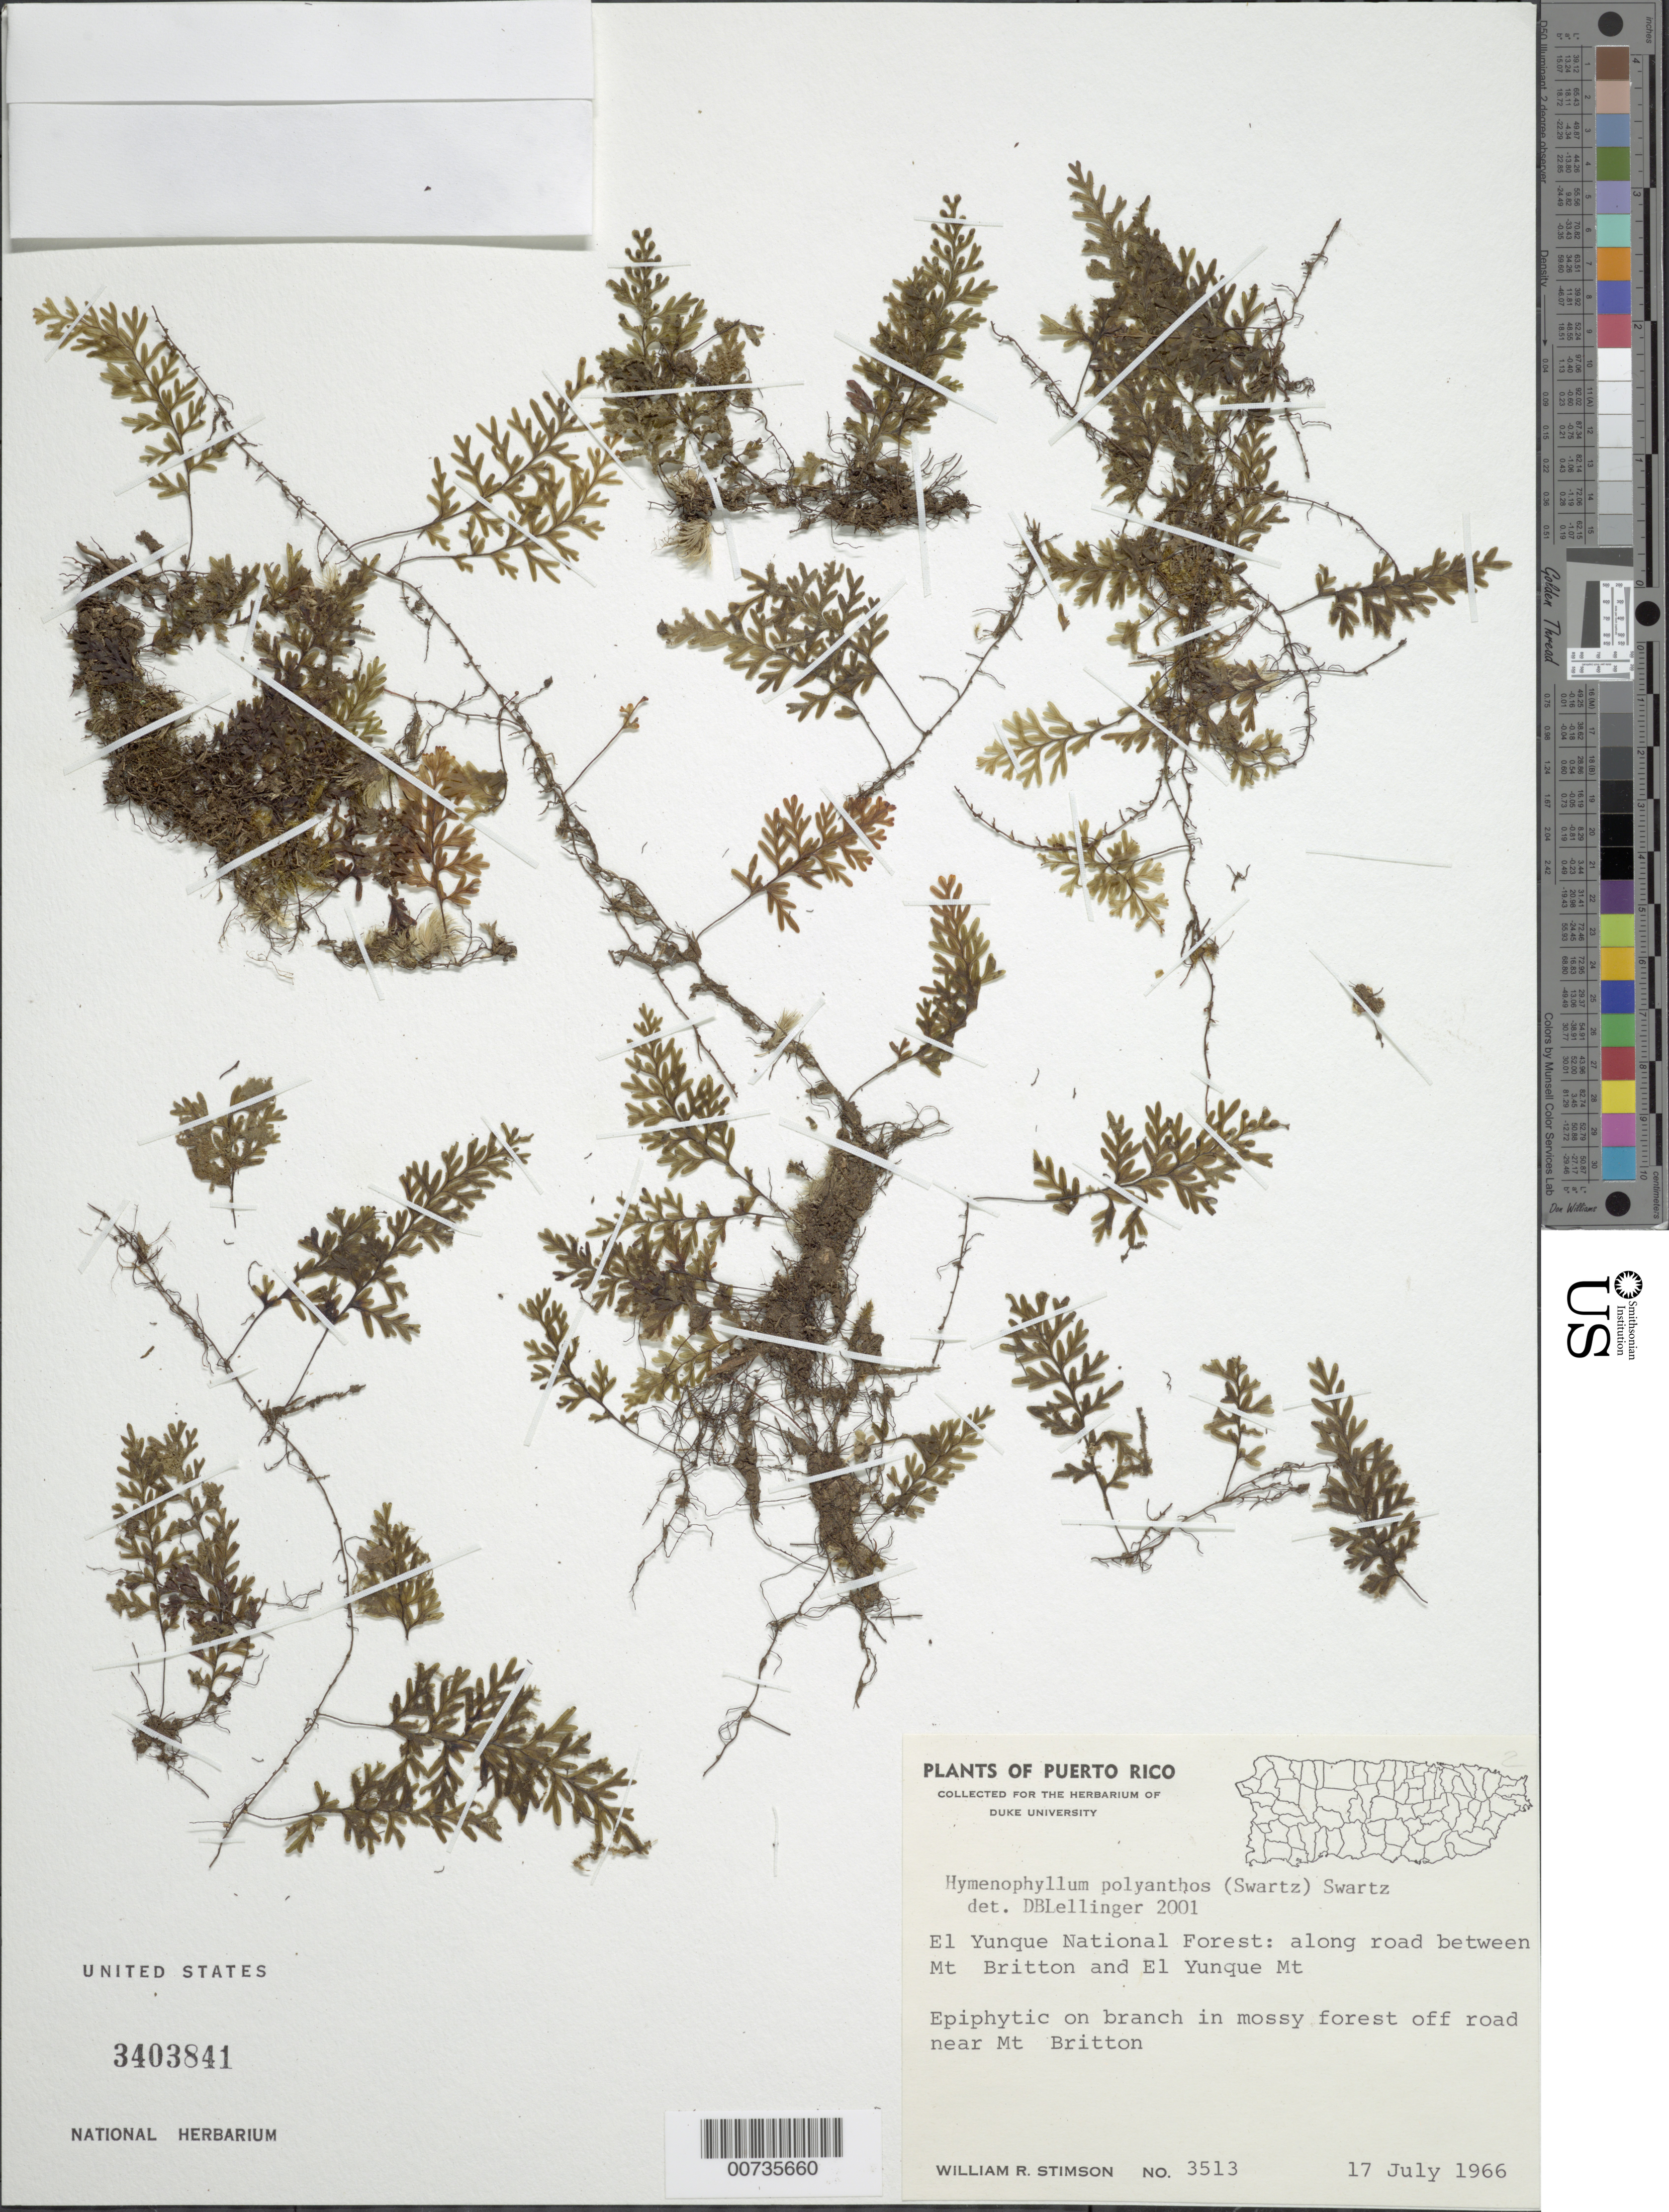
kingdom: Plantae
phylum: Tracheophyta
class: Polypodiopsida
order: Hymenophyllales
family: Hymenophyllaceae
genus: Hymenophyllum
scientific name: Hymenophyllum polyanthos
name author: (Sw.) Sw.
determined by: Lellinger, David B., (BOT), Smithsonian Institution - National Museum of Natural History (UNITED STATES)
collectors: W. R. Stimson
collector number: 3513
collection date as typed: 17 Jul 1966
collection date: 1966-07-17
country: Puerto Rico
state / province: Río Grande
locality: El Yunque Natl. Forest: along road between Mt. Britton and El Yunque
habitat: On branch in mossy forest off road near Mt. Britton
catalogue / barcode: US 3403841